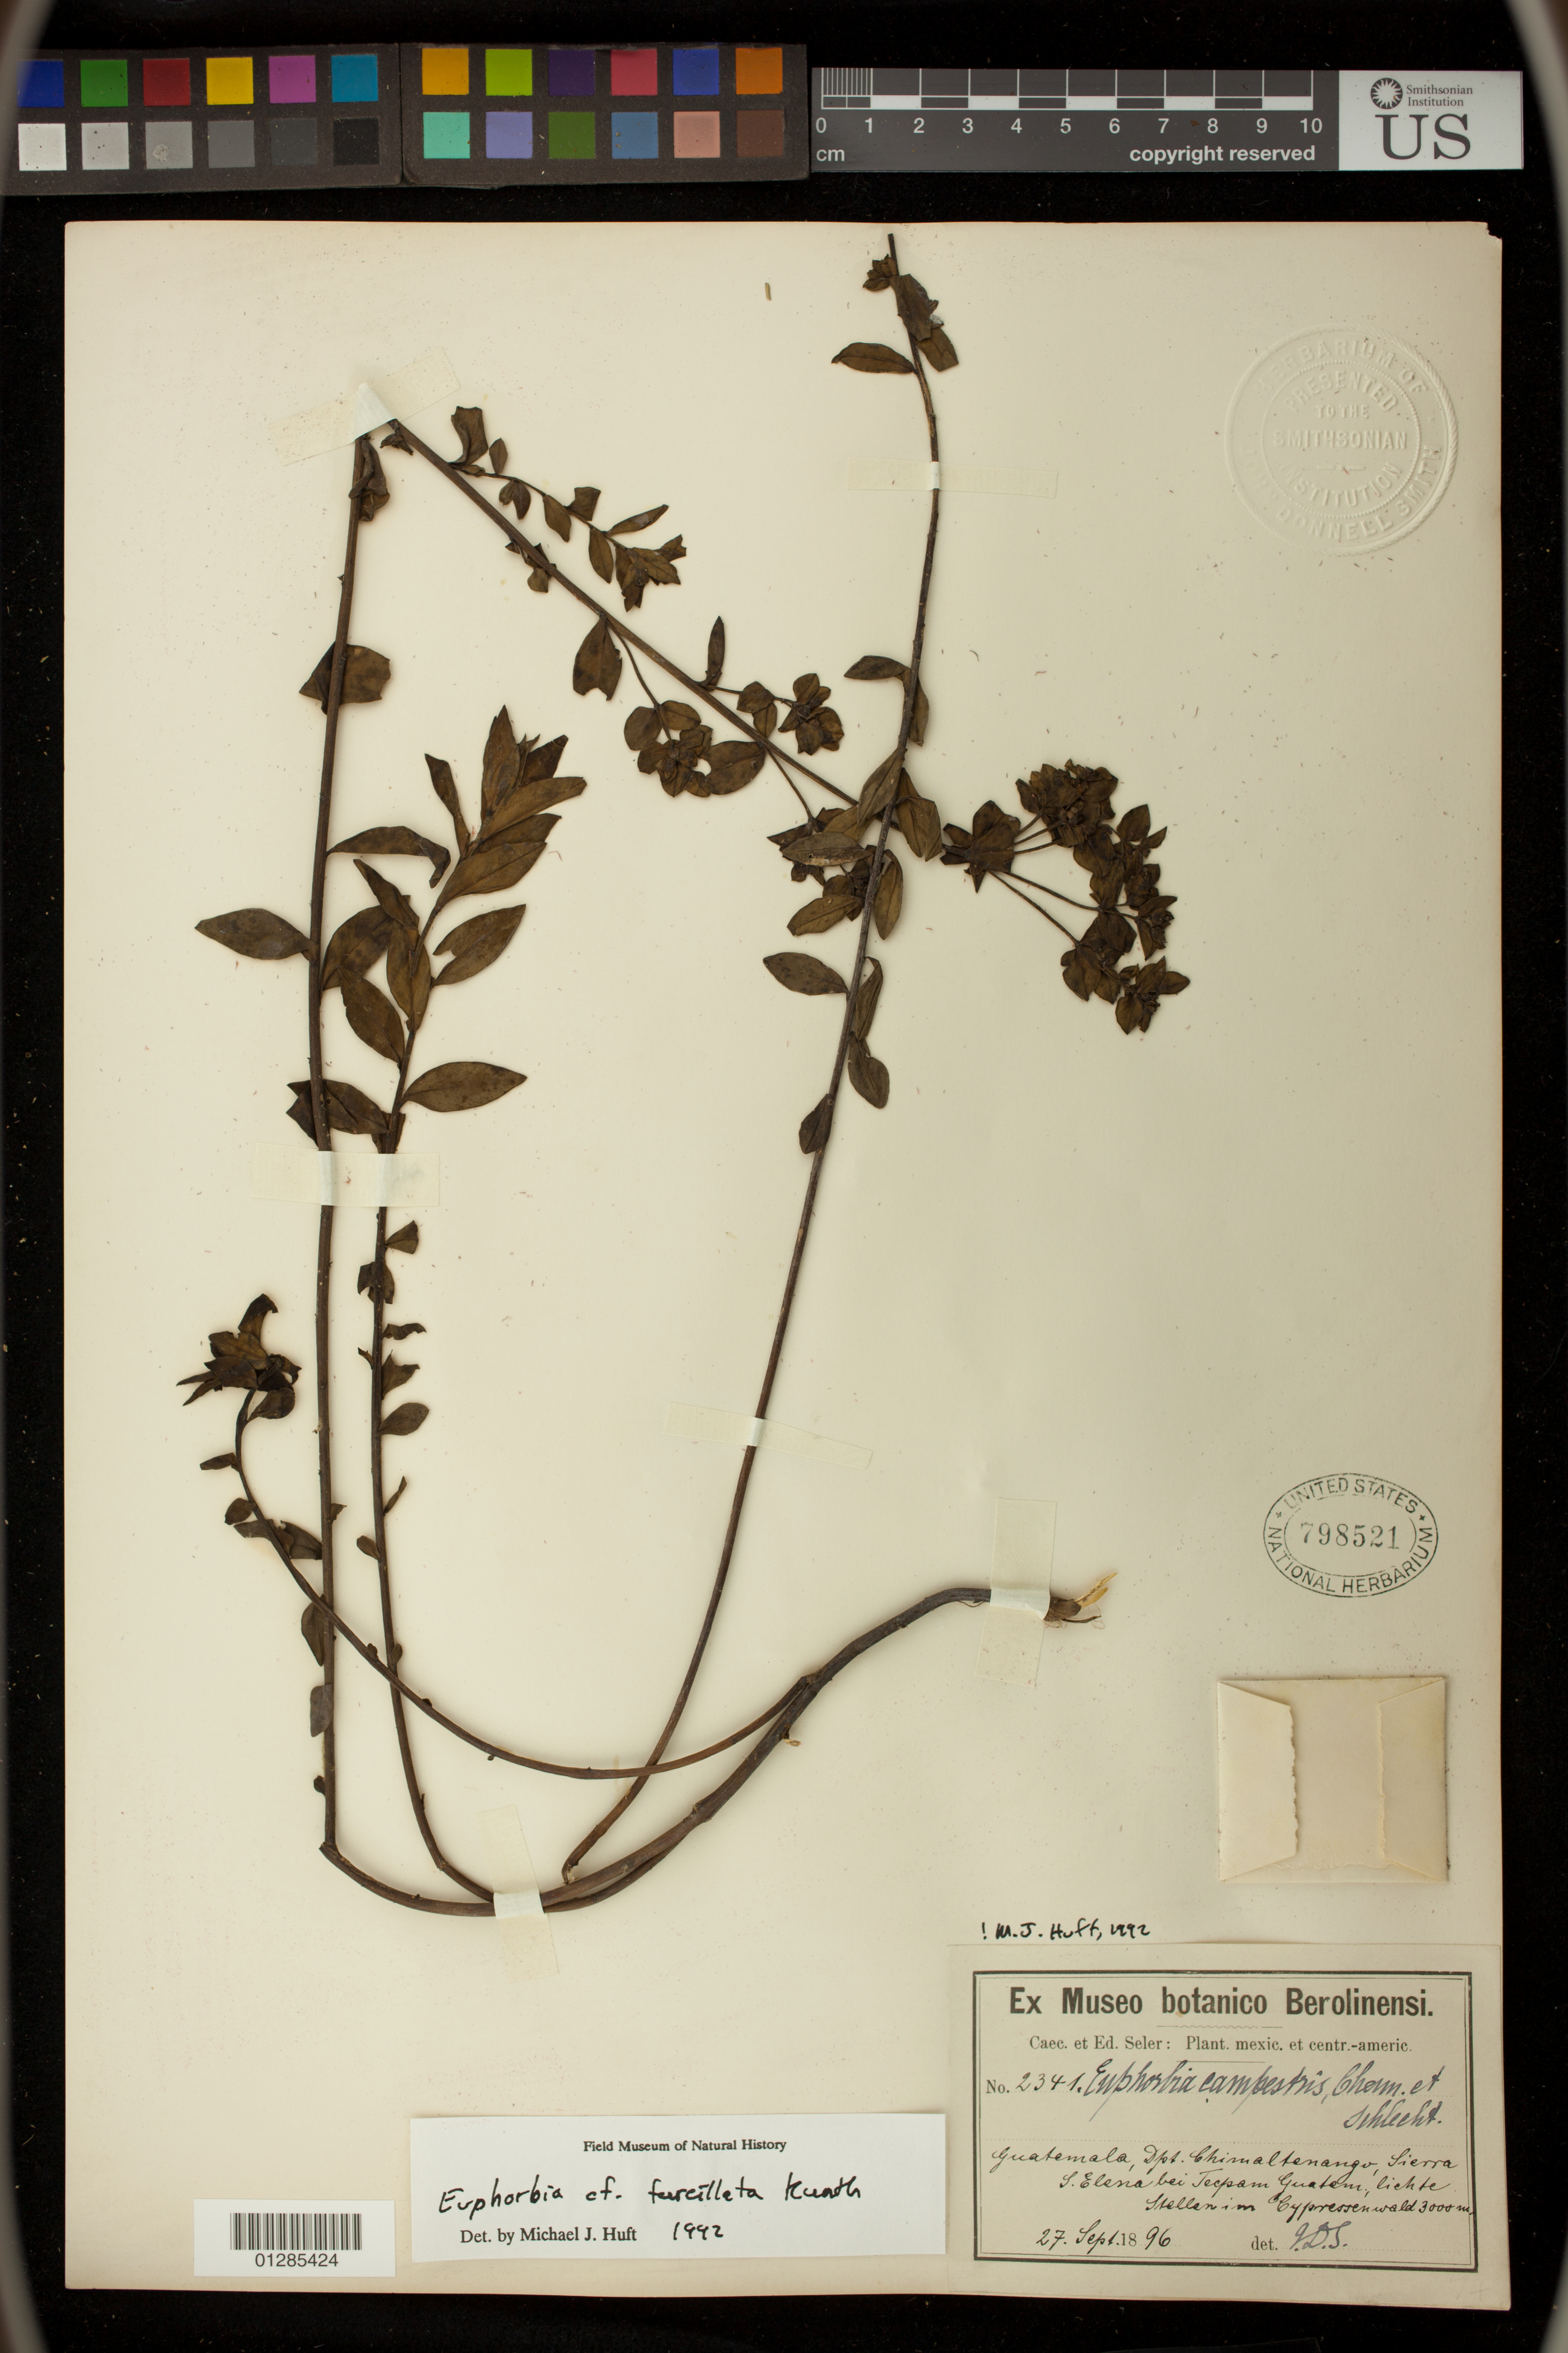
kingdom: Plantae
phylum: Tracheophyta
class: Magnoliopsida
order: Malpighiales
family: Euphorbiaceae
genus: Euphorbia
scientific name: Euphorbia furcillata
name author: Kunth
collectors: C. Seler & E. Seler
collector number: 2341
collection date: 1896-09-27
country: Guatemala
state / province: Chimaltenango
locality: Sierra S. Elena bei Tecpam Guatem.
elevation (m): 3000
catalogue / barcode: US 798521